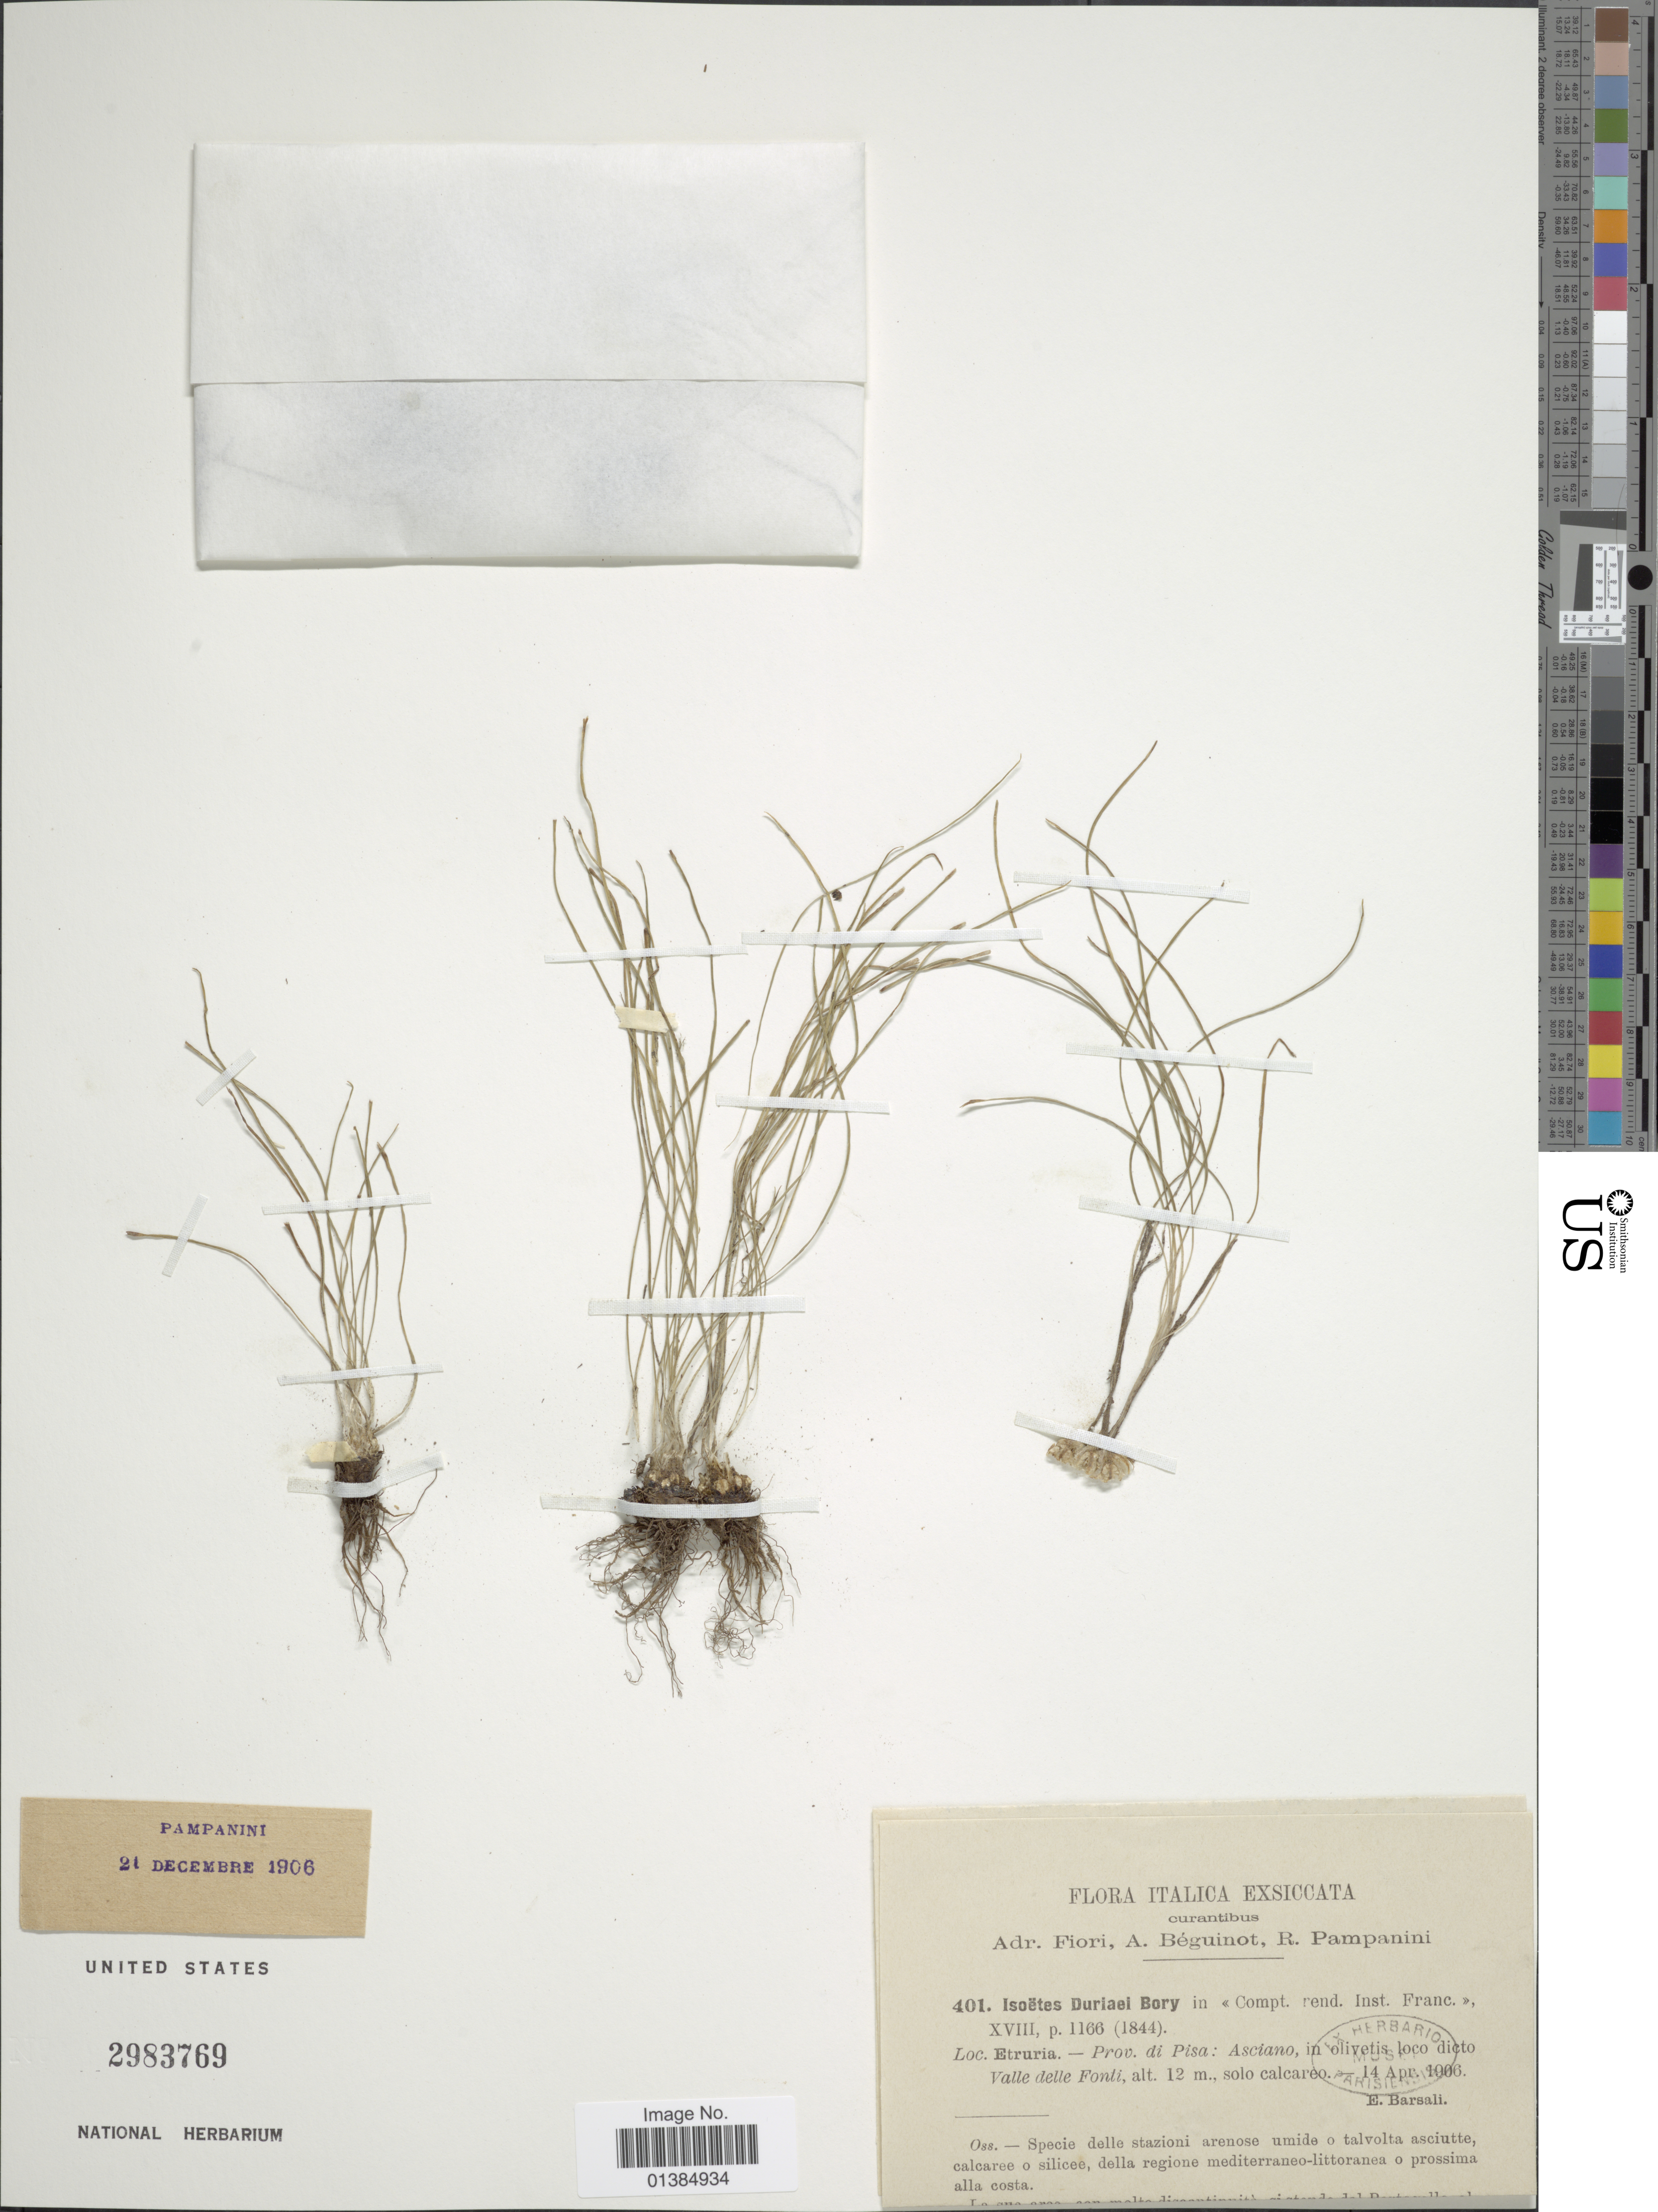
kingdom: Plantae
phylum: Tracheophyta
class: Lycopodiopsida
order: Isoetales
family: Isoetaceae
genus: Isoetes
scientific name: Isoetes duriaei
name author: Bory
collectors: E. Barsali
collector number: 401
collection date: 1906-04-14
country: Italy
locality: Etruria.- Prov. di Pisa: Asciano, in olivetis loco dicto Valle delle Fonli.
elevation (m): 12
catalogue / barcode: US 2983769